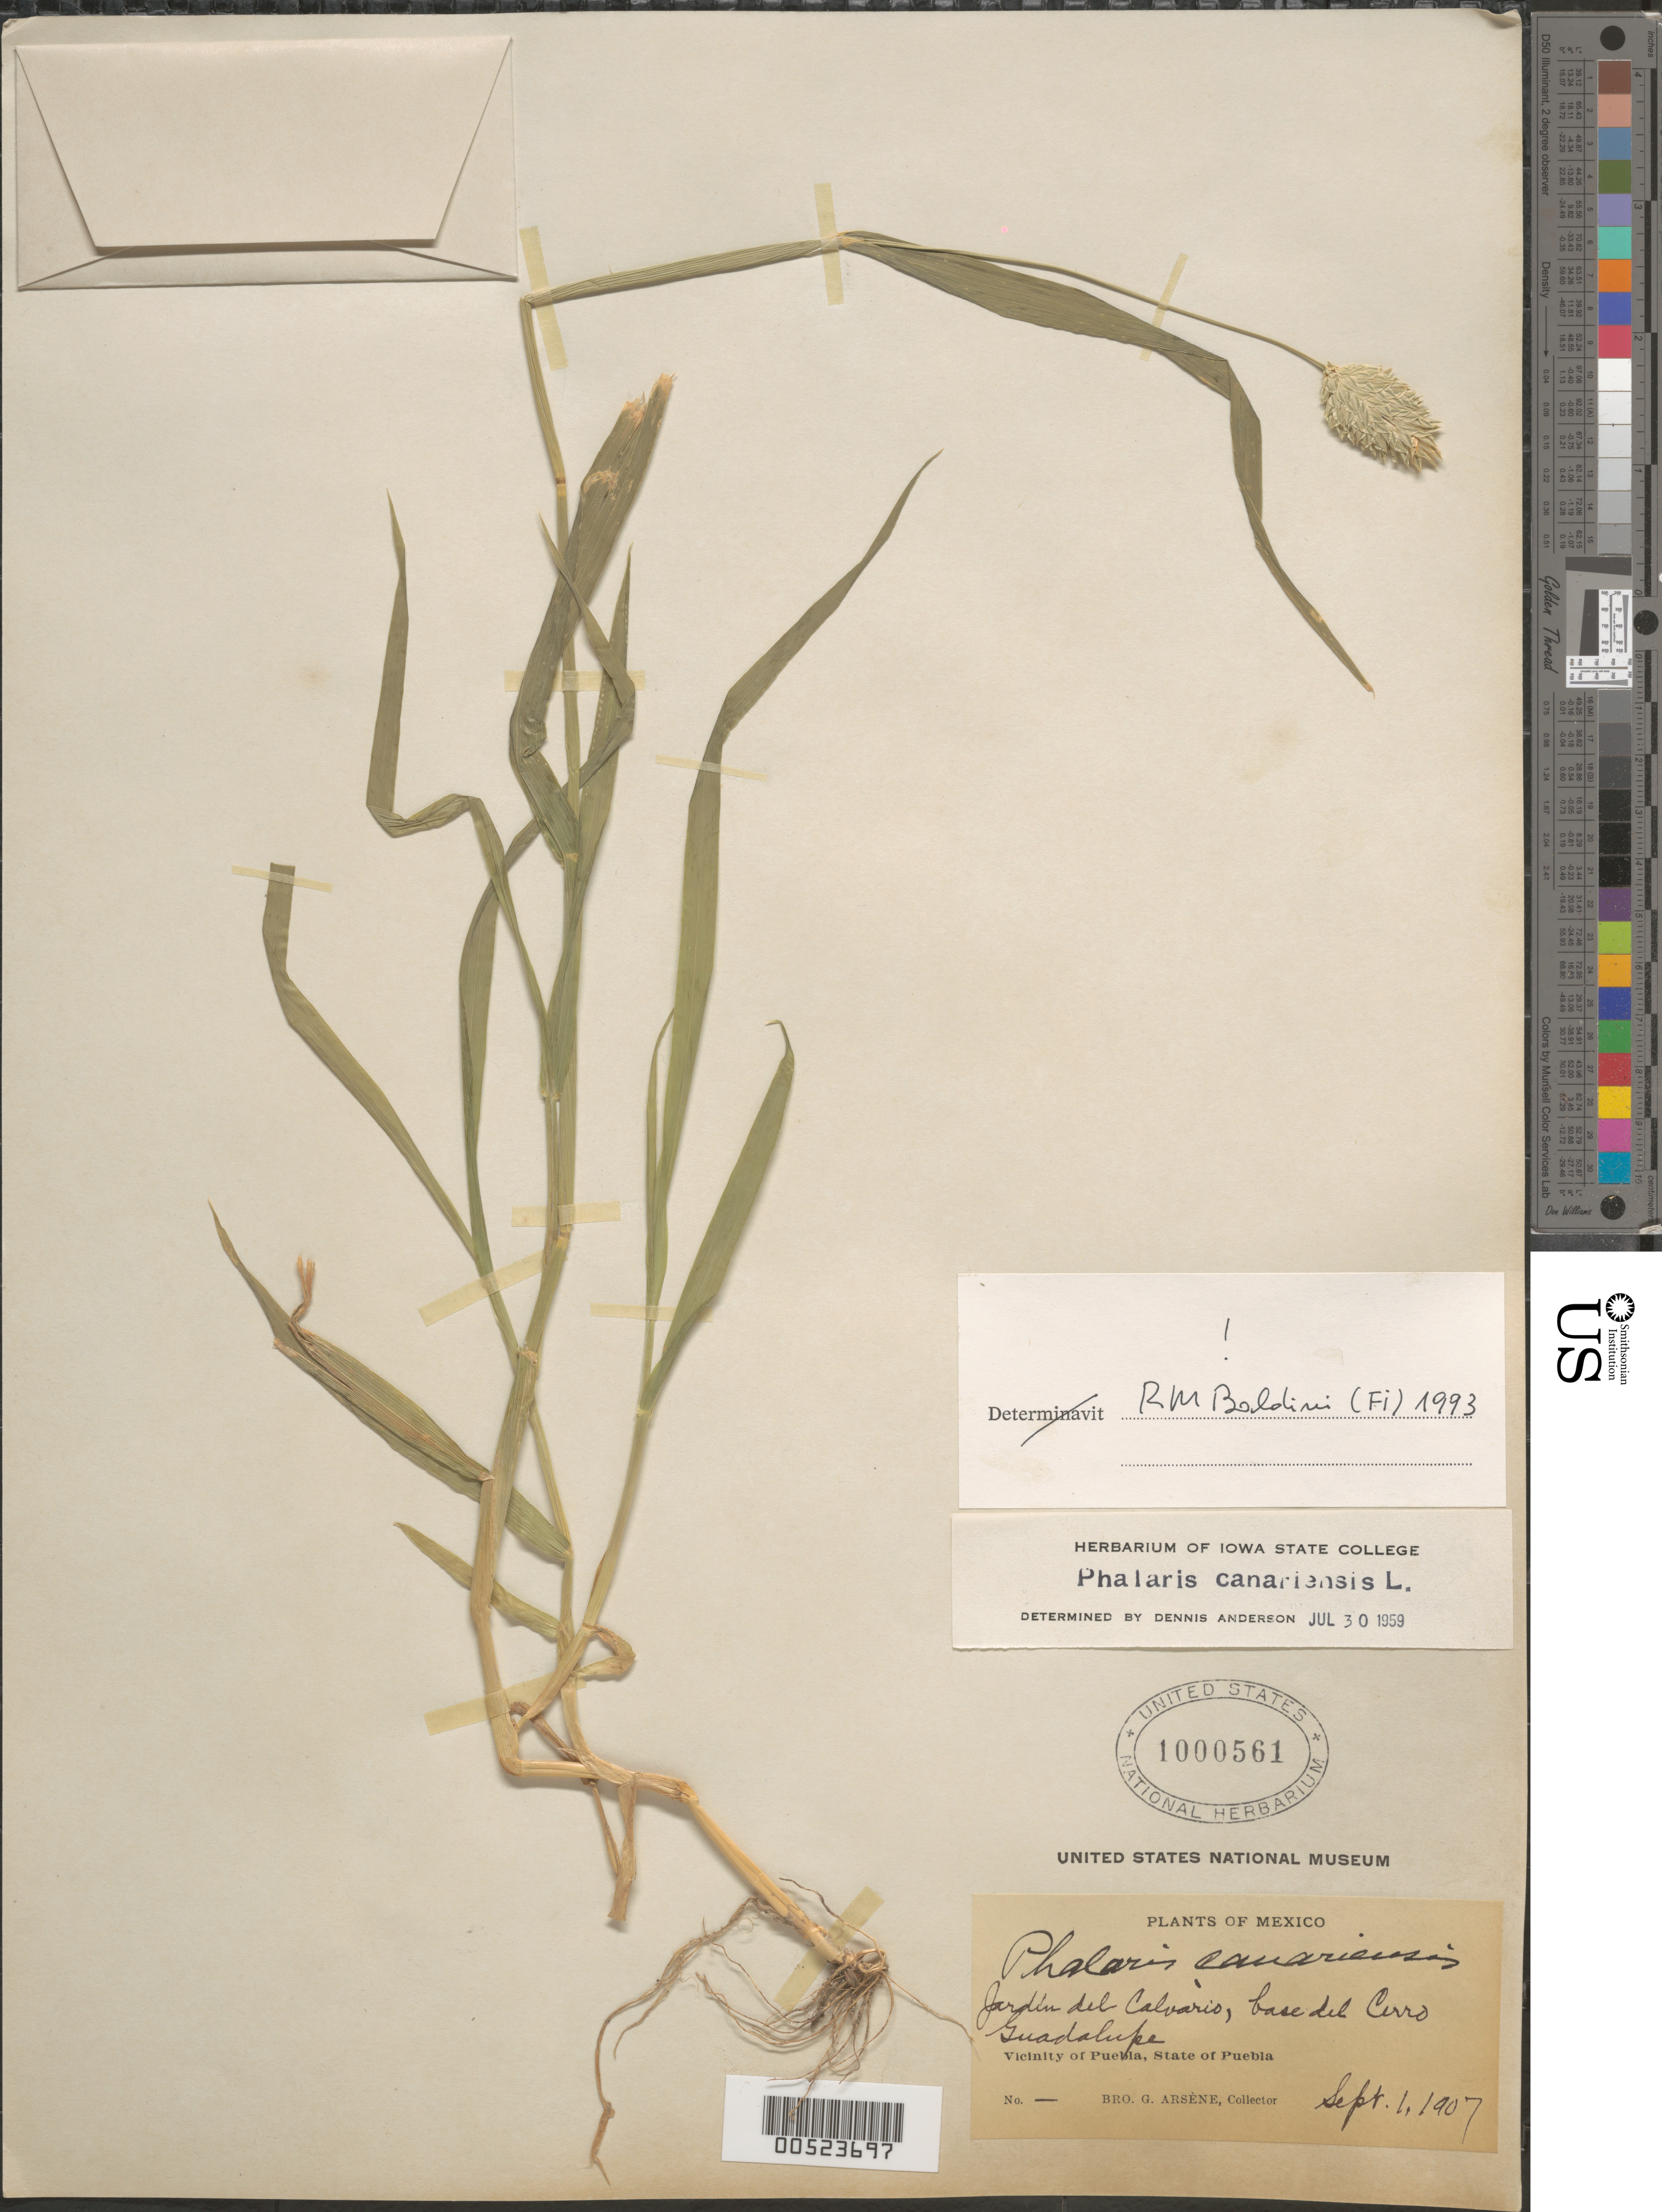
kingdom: Plantae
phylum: Tracheophyta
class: Liliopsida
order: Poales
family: Poaceae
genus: Phalaris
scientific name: Phalaris canariensis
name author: L.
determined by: Baldini, R. M.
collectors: Bro. G. Arsène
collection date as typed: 1 Sep 1907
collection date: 1907-09-01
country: Mexico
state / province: Puebla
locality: Vicinity of Puebla, Jard¡n del Calvario, base del Cerro Guadalupe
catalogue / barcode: US 1000561